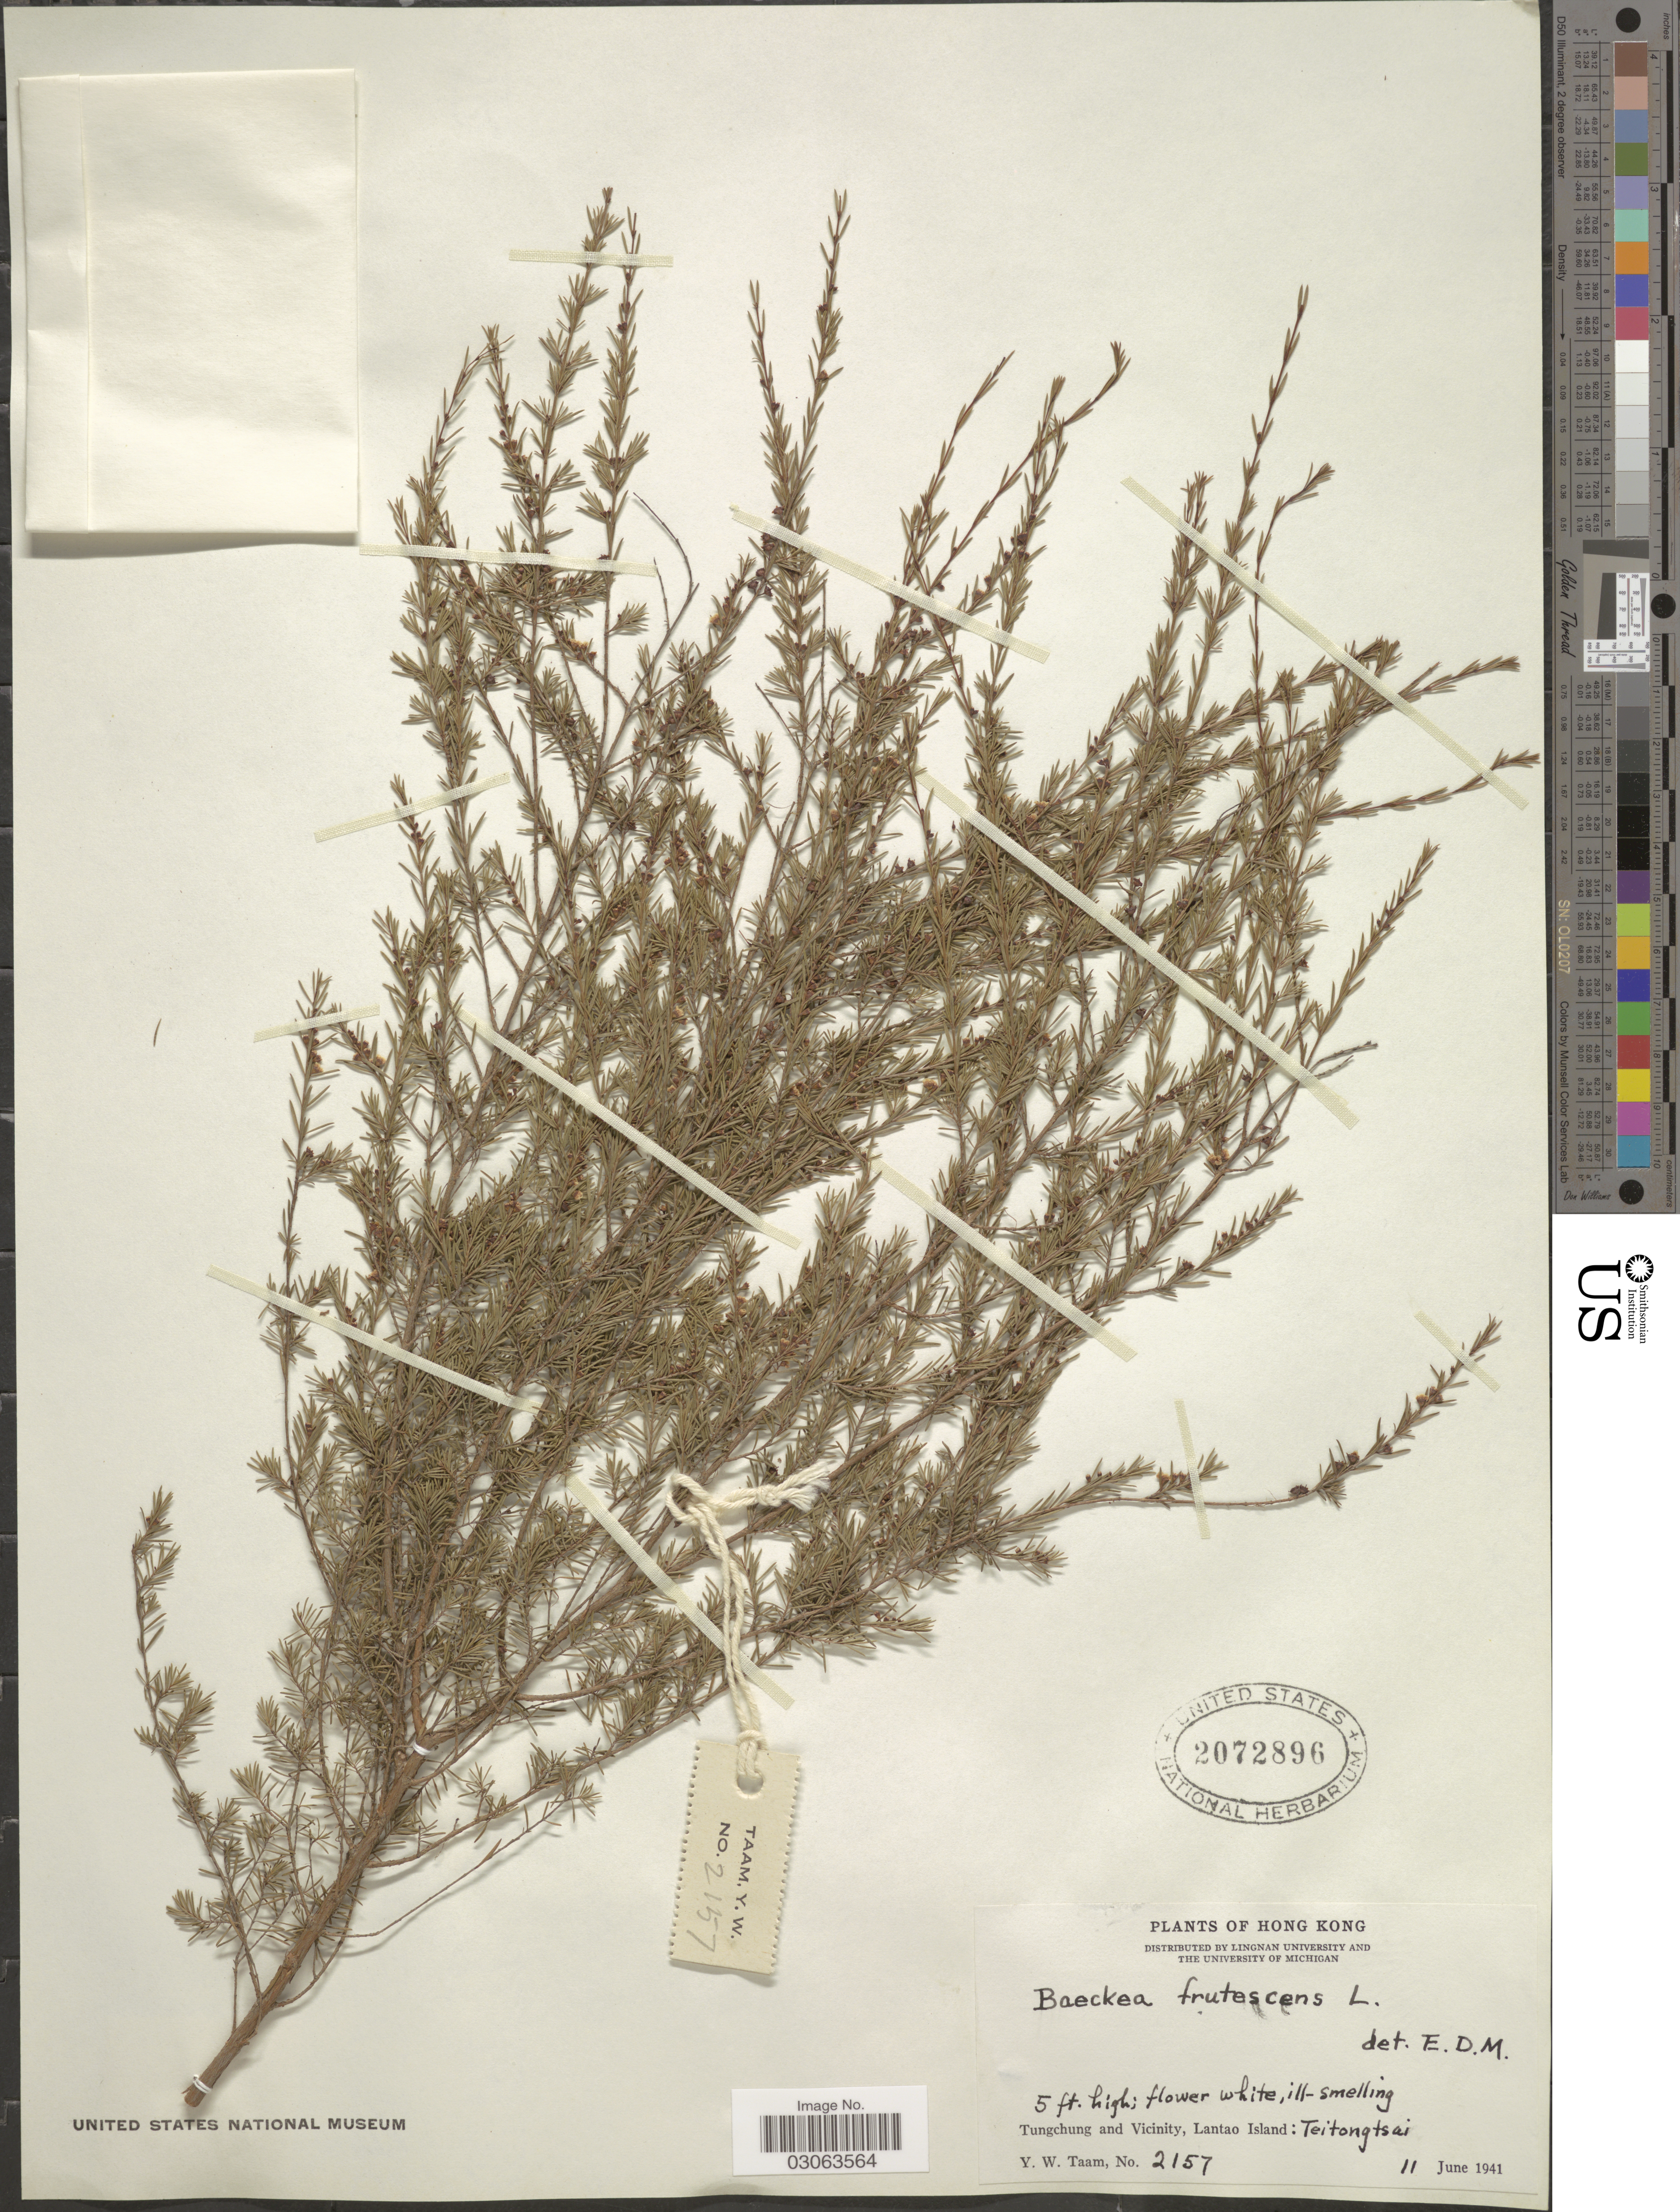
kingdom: Plantae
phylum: Tracheophyta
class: Magnoliopsida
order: Myrtales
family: Myrtaceae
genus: Baeckea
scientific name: Baeckea frutescens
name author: L.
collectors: Y. W. Taam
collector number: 2157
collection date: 1941-06-11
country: China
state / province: Hong Kong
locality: Tungchung and Vicinity, Lantao Island: Teitongtsai.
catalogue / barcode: US 2072896